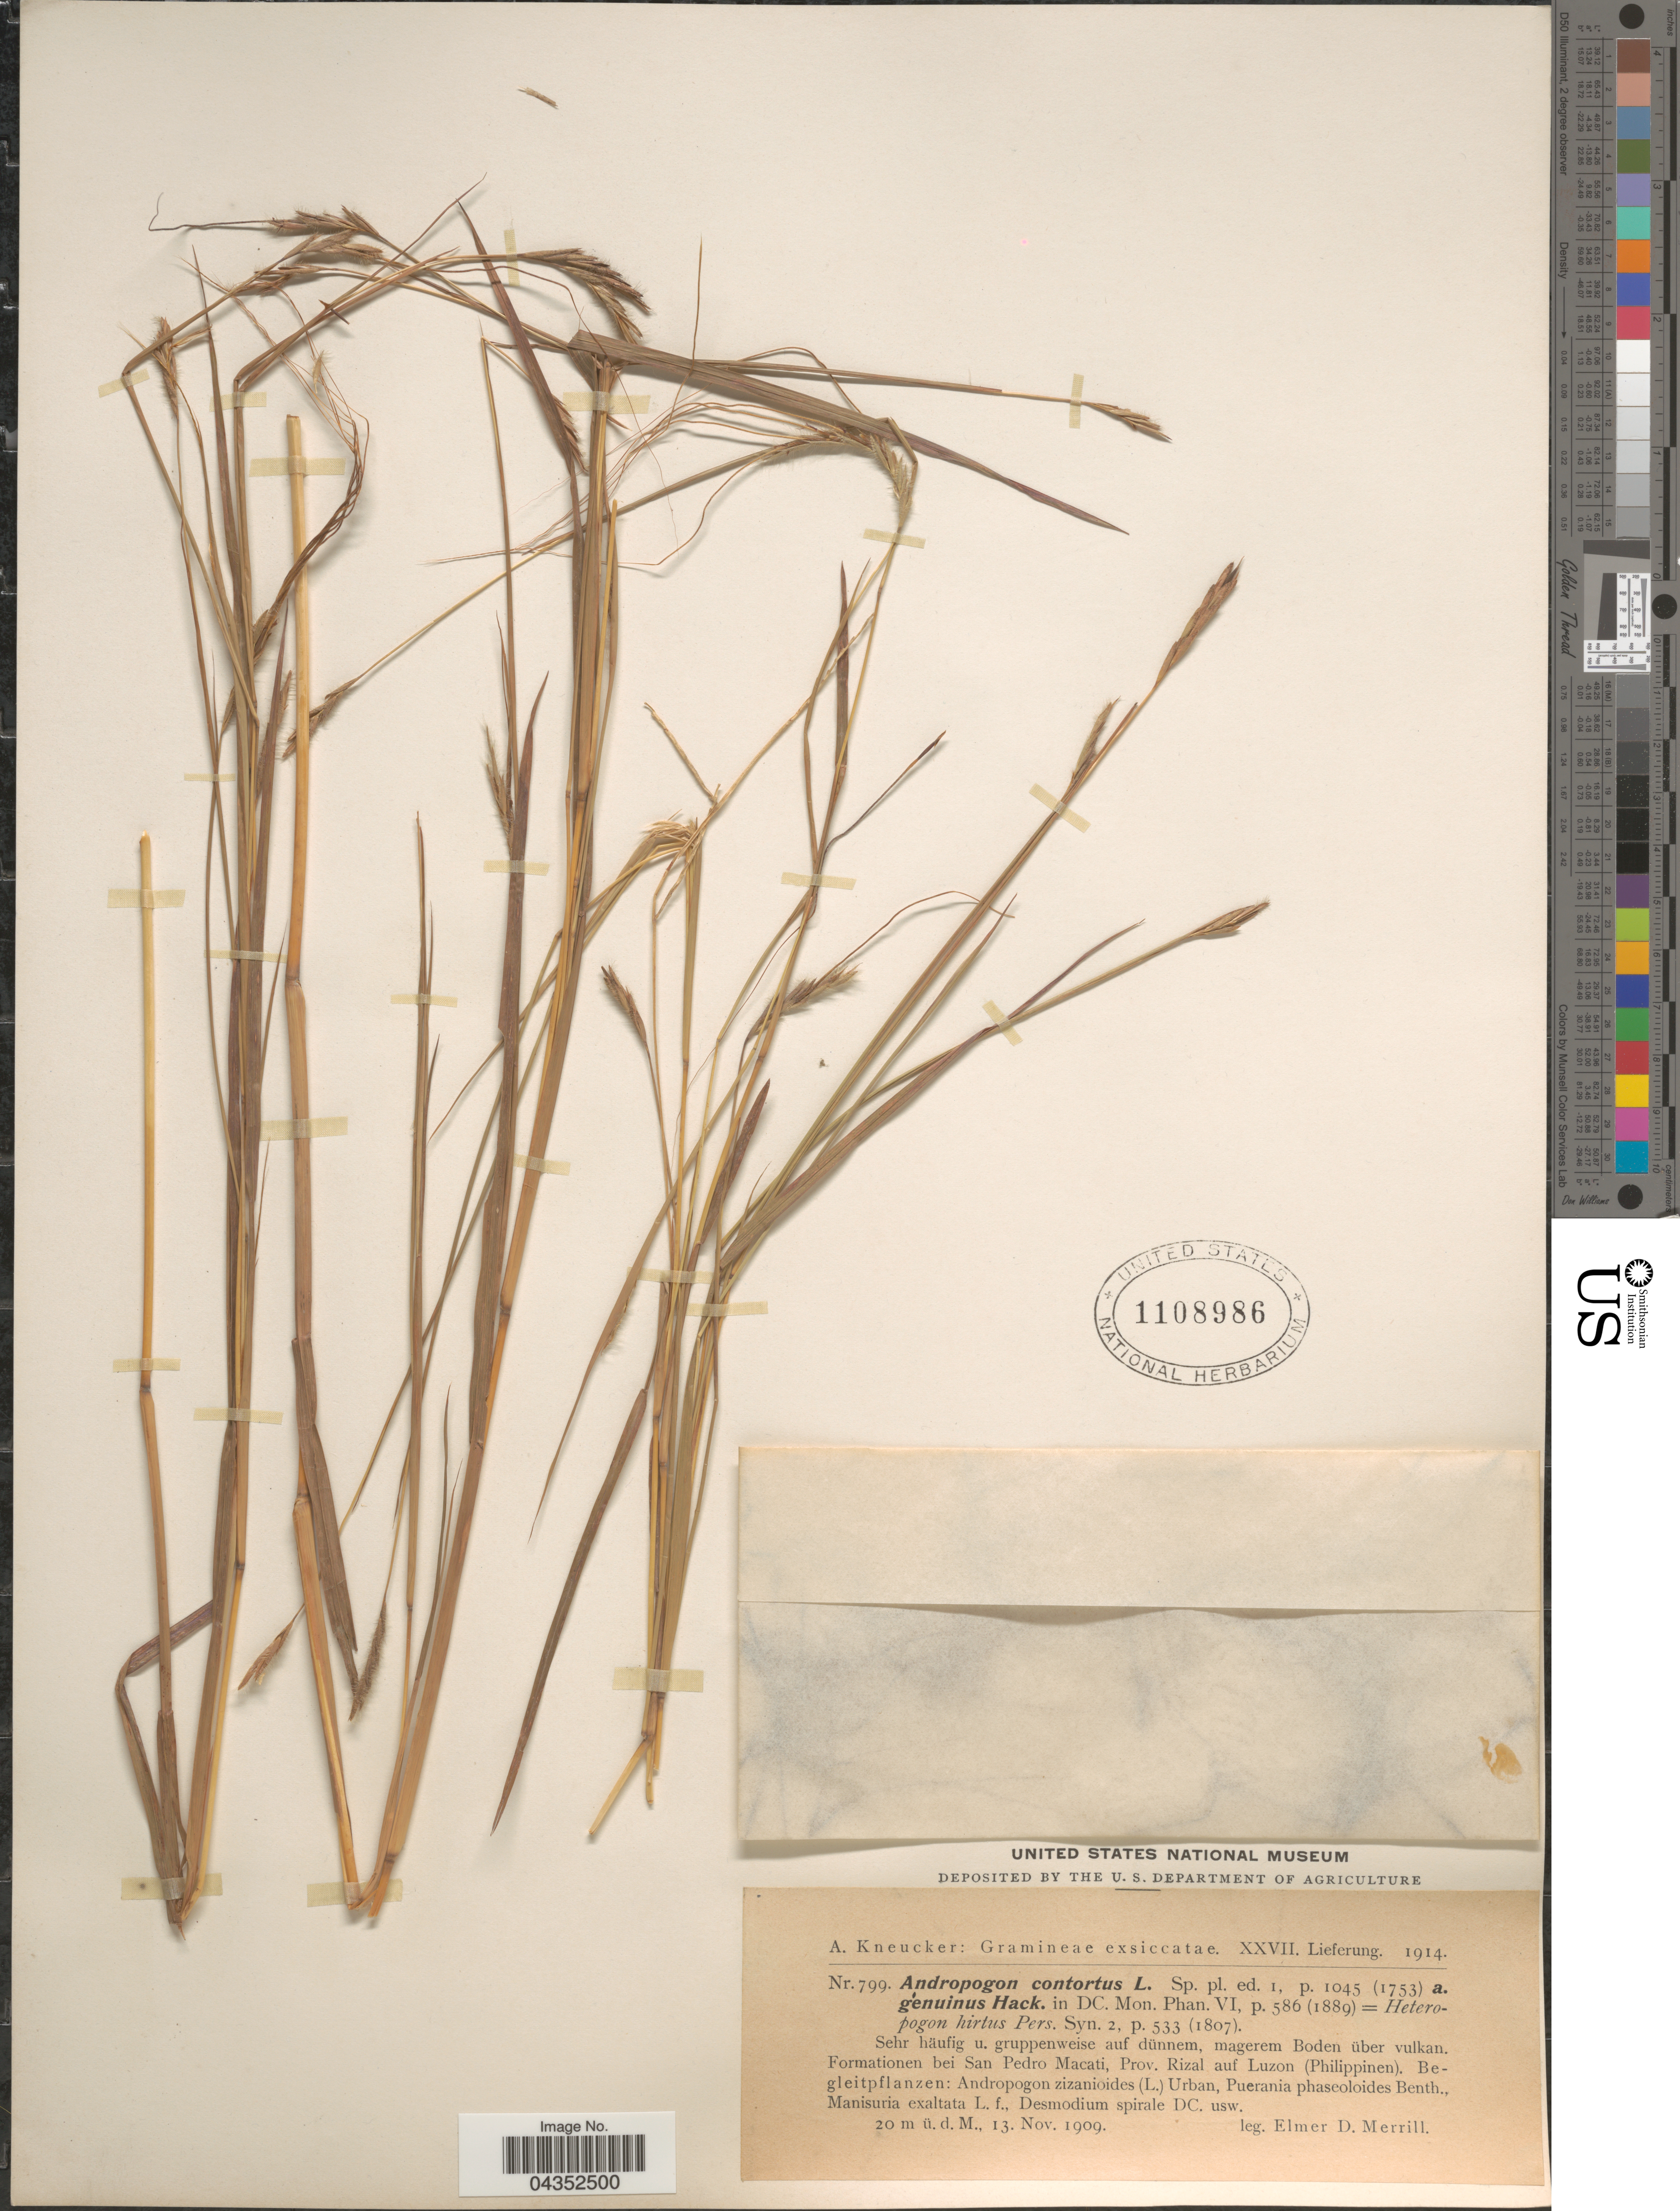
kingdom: Plantae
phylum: Tracheophyta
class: Liliopsida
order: Poales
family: Poaceae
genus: Heteropogon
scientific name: Heteropogon contortus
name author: (L.) P. Beauv. ex Roem. & Schult.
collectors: E. D. Merrill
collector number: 799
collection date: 1909-11-13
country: Philippines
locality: Formationen bei San Pedro Macati, Prov. Rizal auf Luzon (Philippinen).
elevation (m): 20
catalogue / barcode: US 1108986